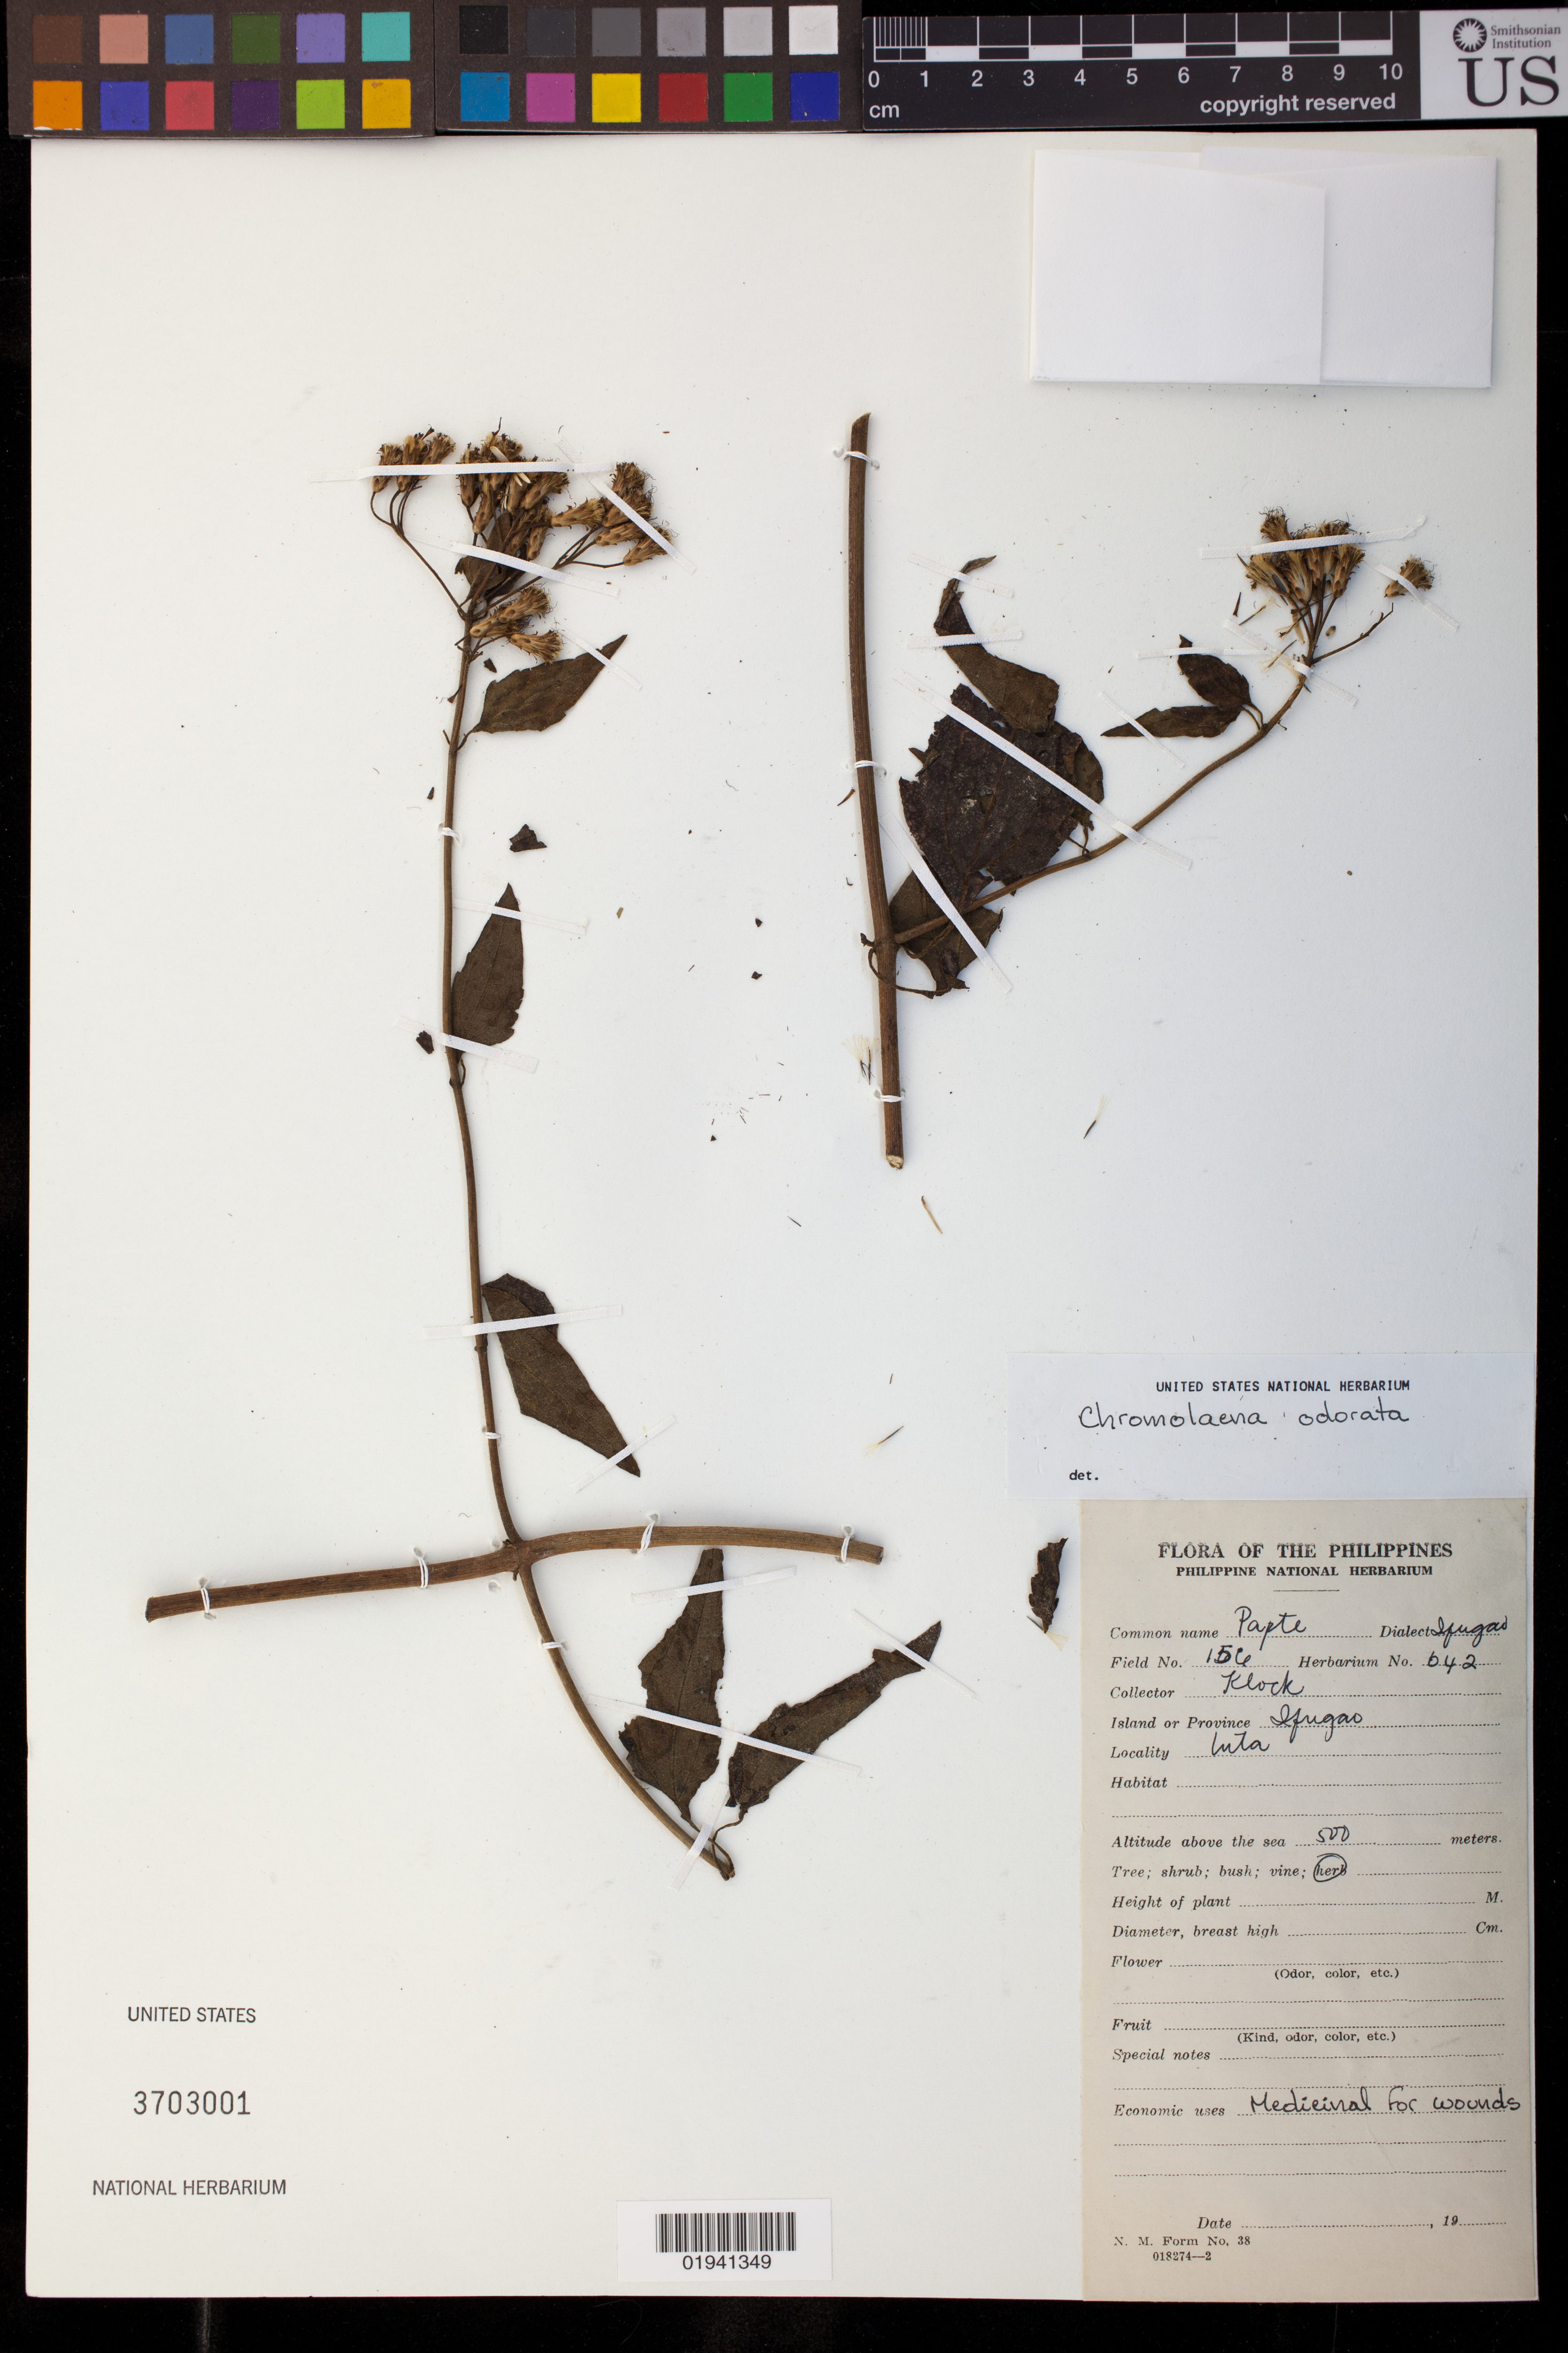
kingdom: Plantae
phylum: Tracheophyta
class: Magnoliopsida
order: Asterales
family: Asteraceae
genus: Chromolaena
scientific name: Chromolaena odorata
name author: (L.) R.M. King & H. Rob.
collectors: Klock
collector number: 156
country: Philippines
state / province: Cordillera (Administrative Region)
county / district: Ifugao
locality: Locality: Luta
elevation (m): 500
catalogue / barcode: US 3703001